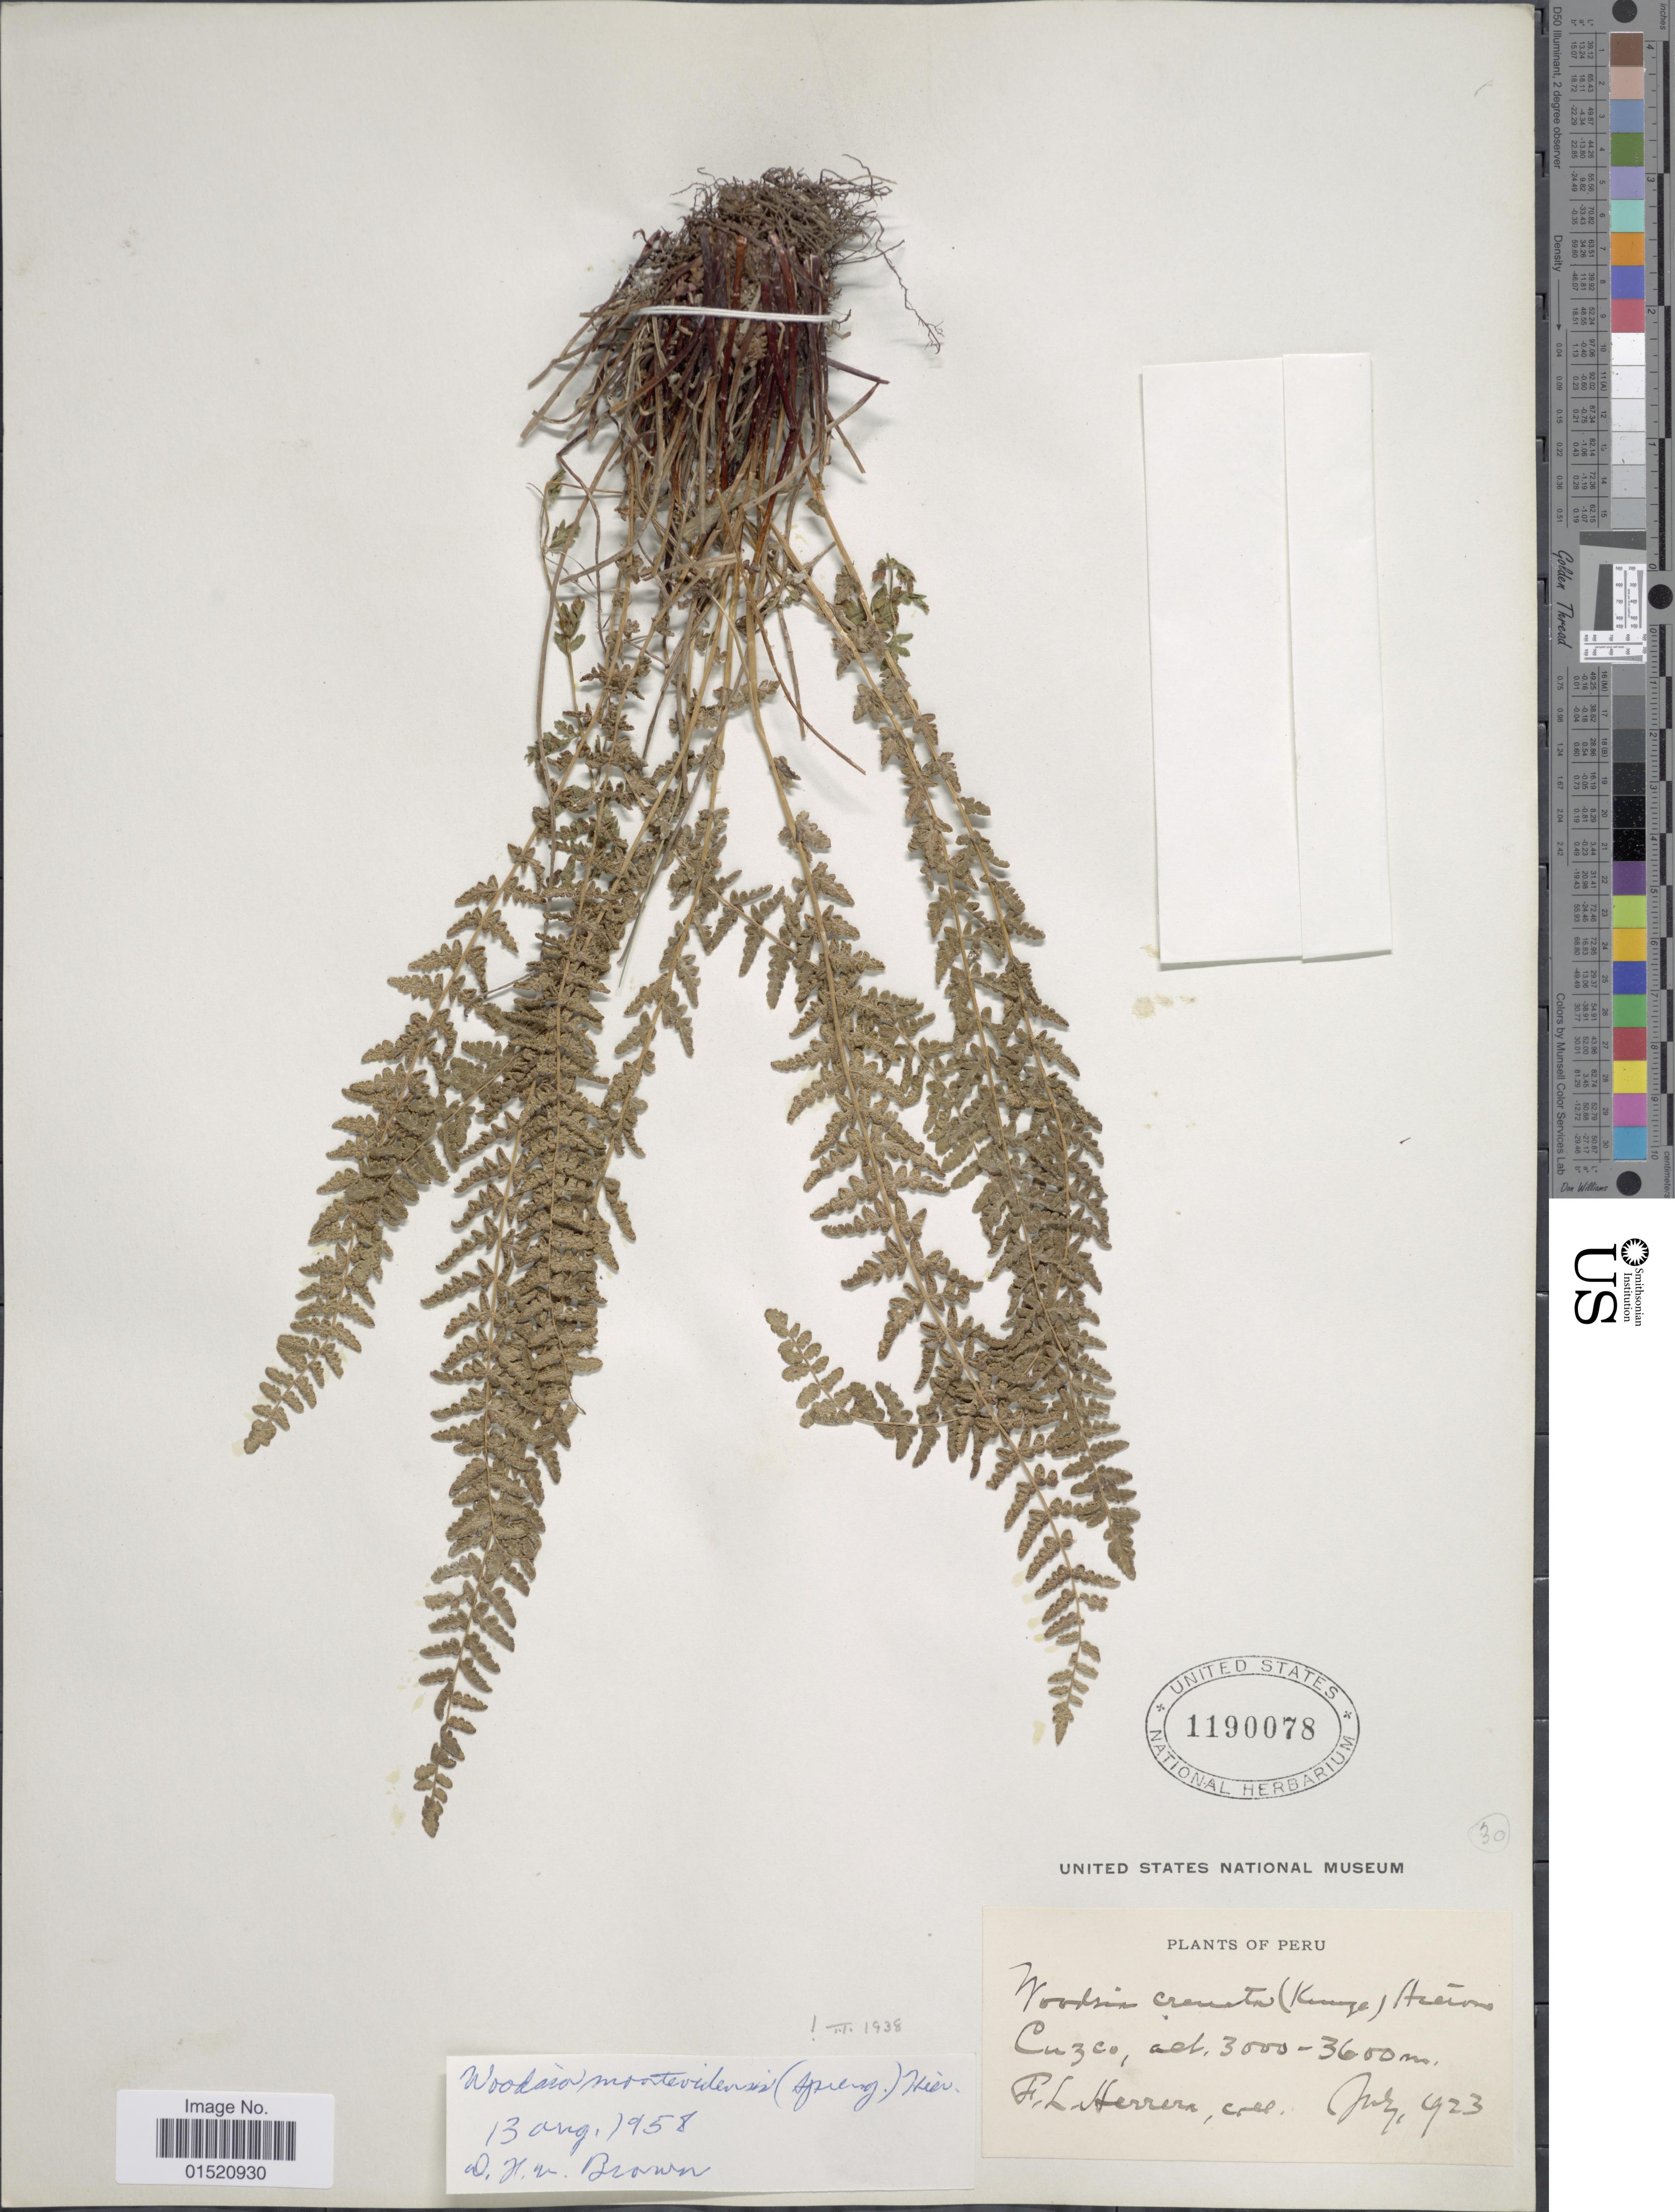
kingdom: Plantae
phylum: Tracheophyta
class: Polypodiopsida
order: Polypodiales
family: Woodsiaceae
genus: Woodsia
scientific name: Woodsia montevidensis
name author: (Spreng.) Hieron.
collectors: F. L. Herrera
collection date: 1923-07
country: Peru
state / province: Cusco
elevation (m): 3000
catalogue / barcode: US 1190078